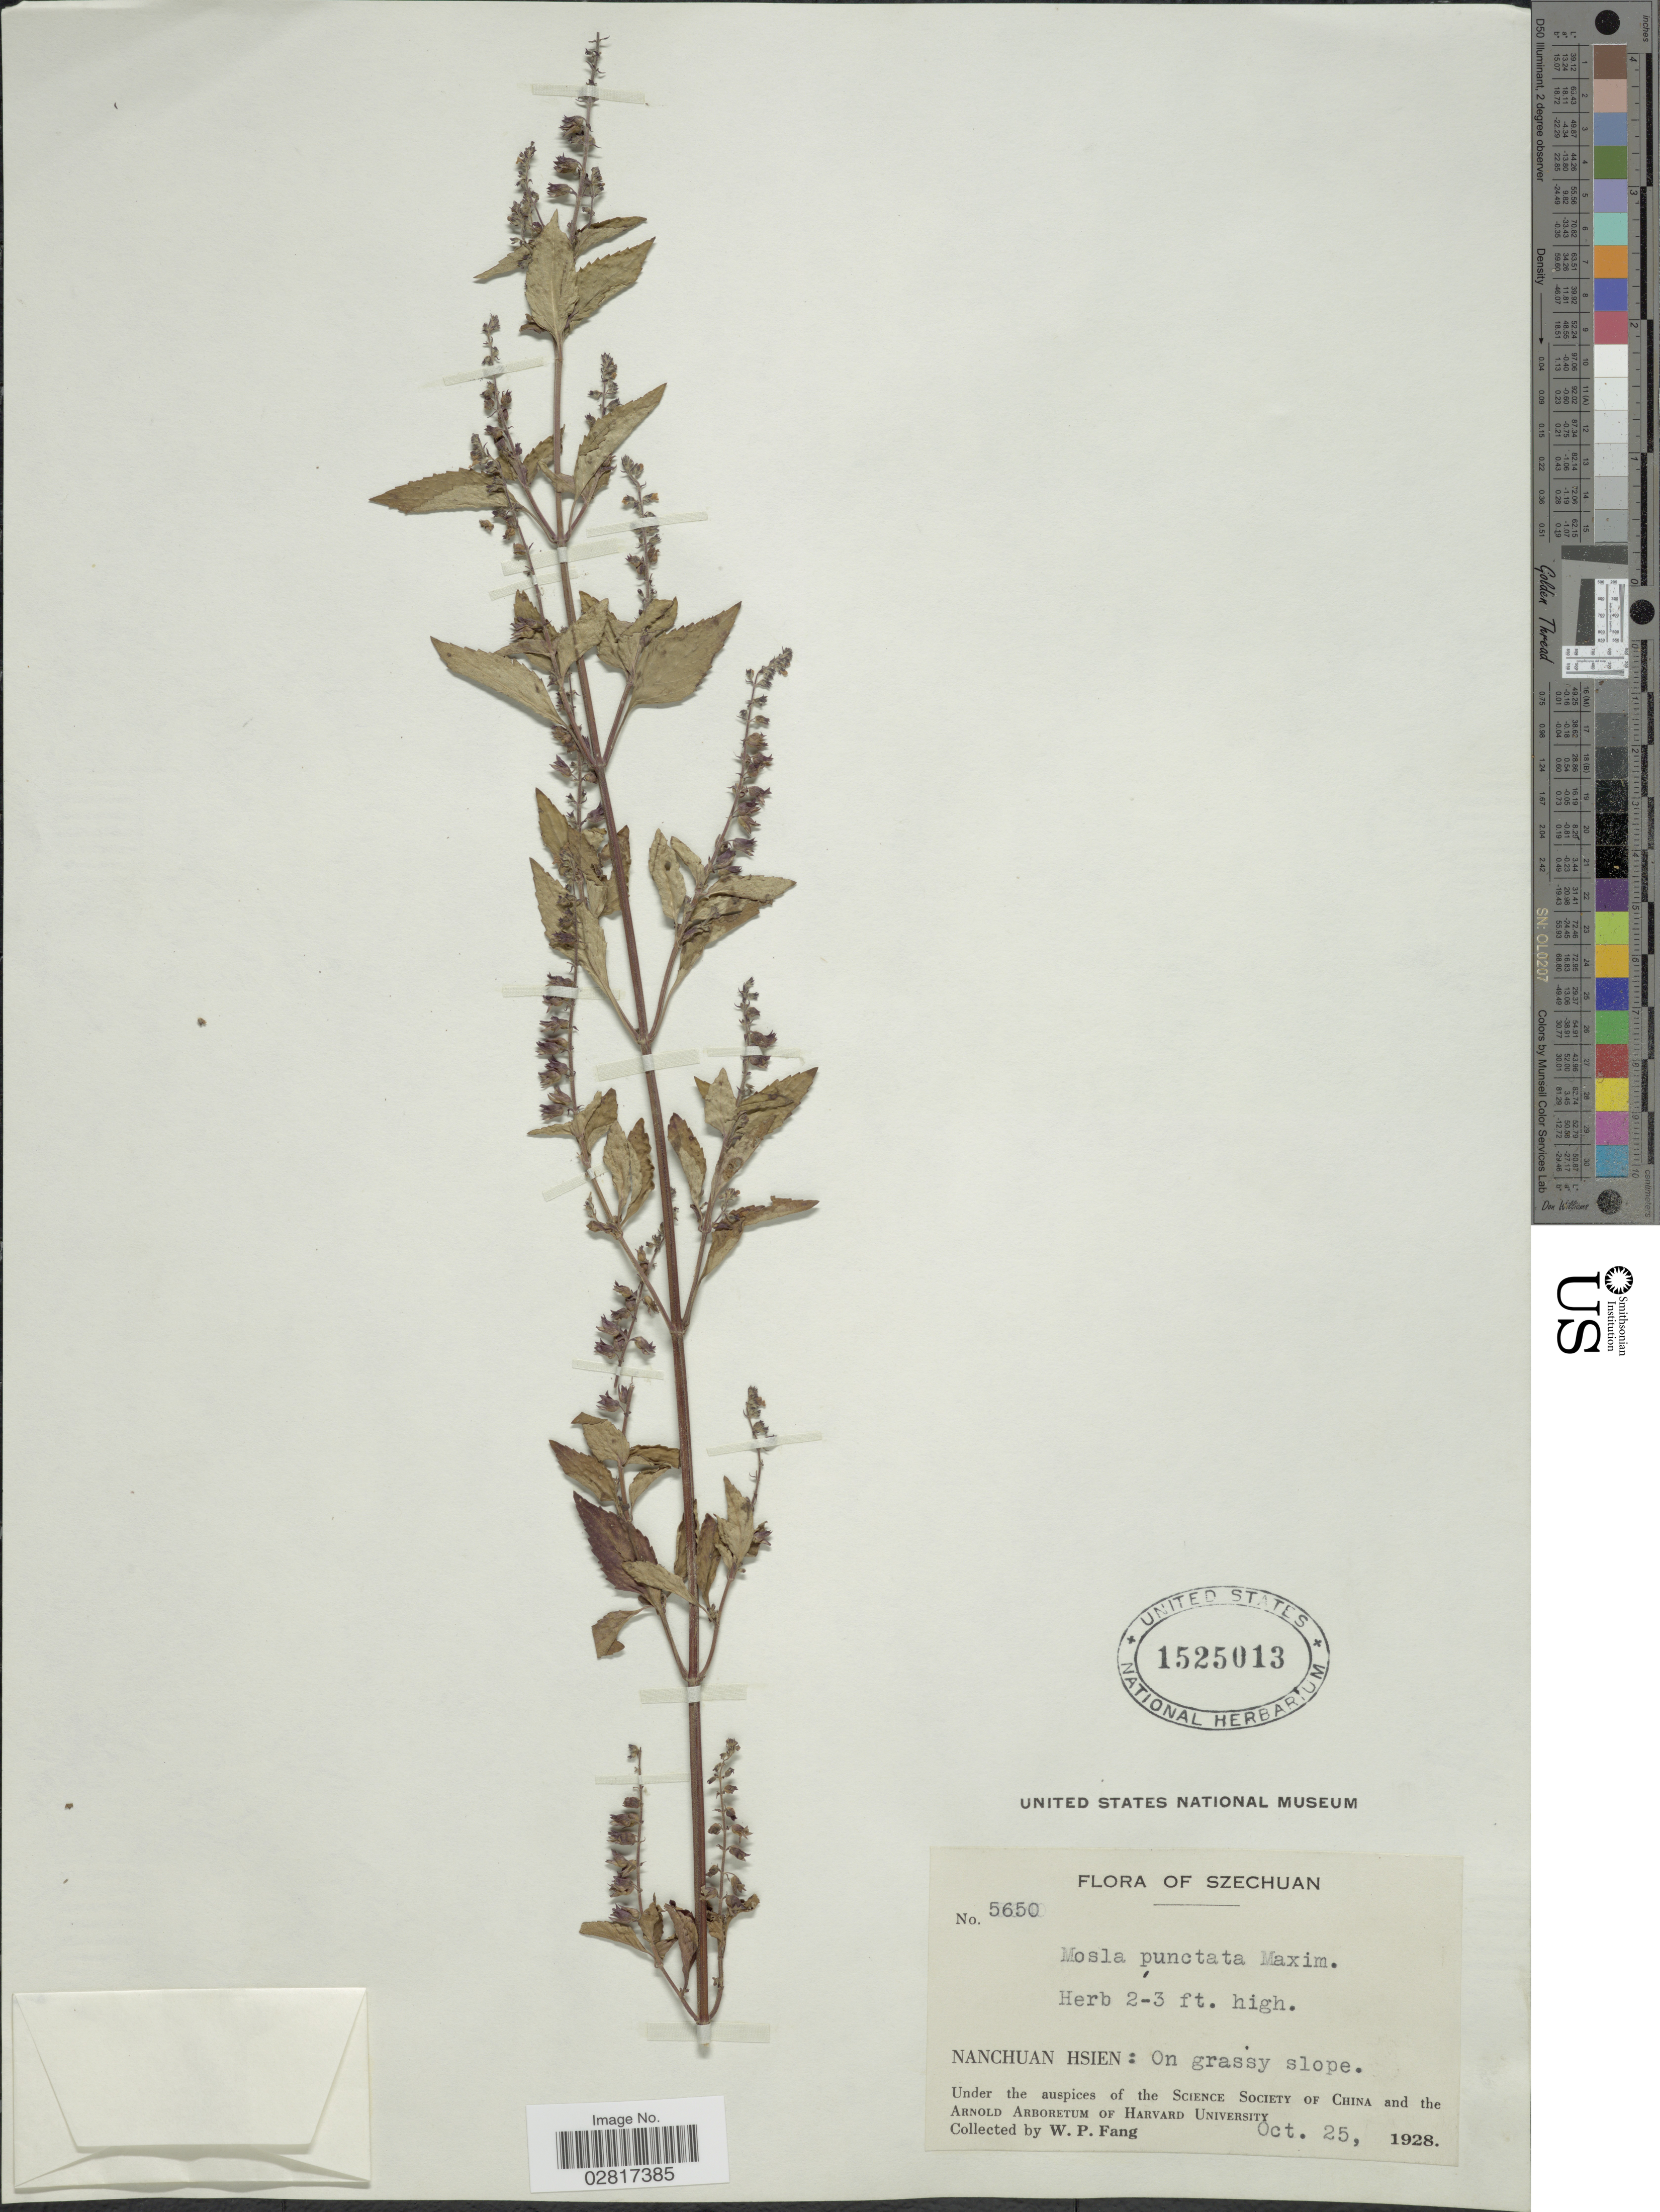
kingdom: Plantae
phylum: Tracheophyta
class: Magnoliopsida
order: Lamiales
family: Lamiaceae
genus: Mosla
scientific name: Mosla scabra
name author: (Thunb.) C.Y. Wu & H.W. Li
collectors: W. P. Fang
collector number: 5650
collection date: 1928-10-25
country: China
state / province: Sichuan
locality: Szechuan. Nanchuan Hsien: On grassy slope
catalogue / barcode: US 1525013